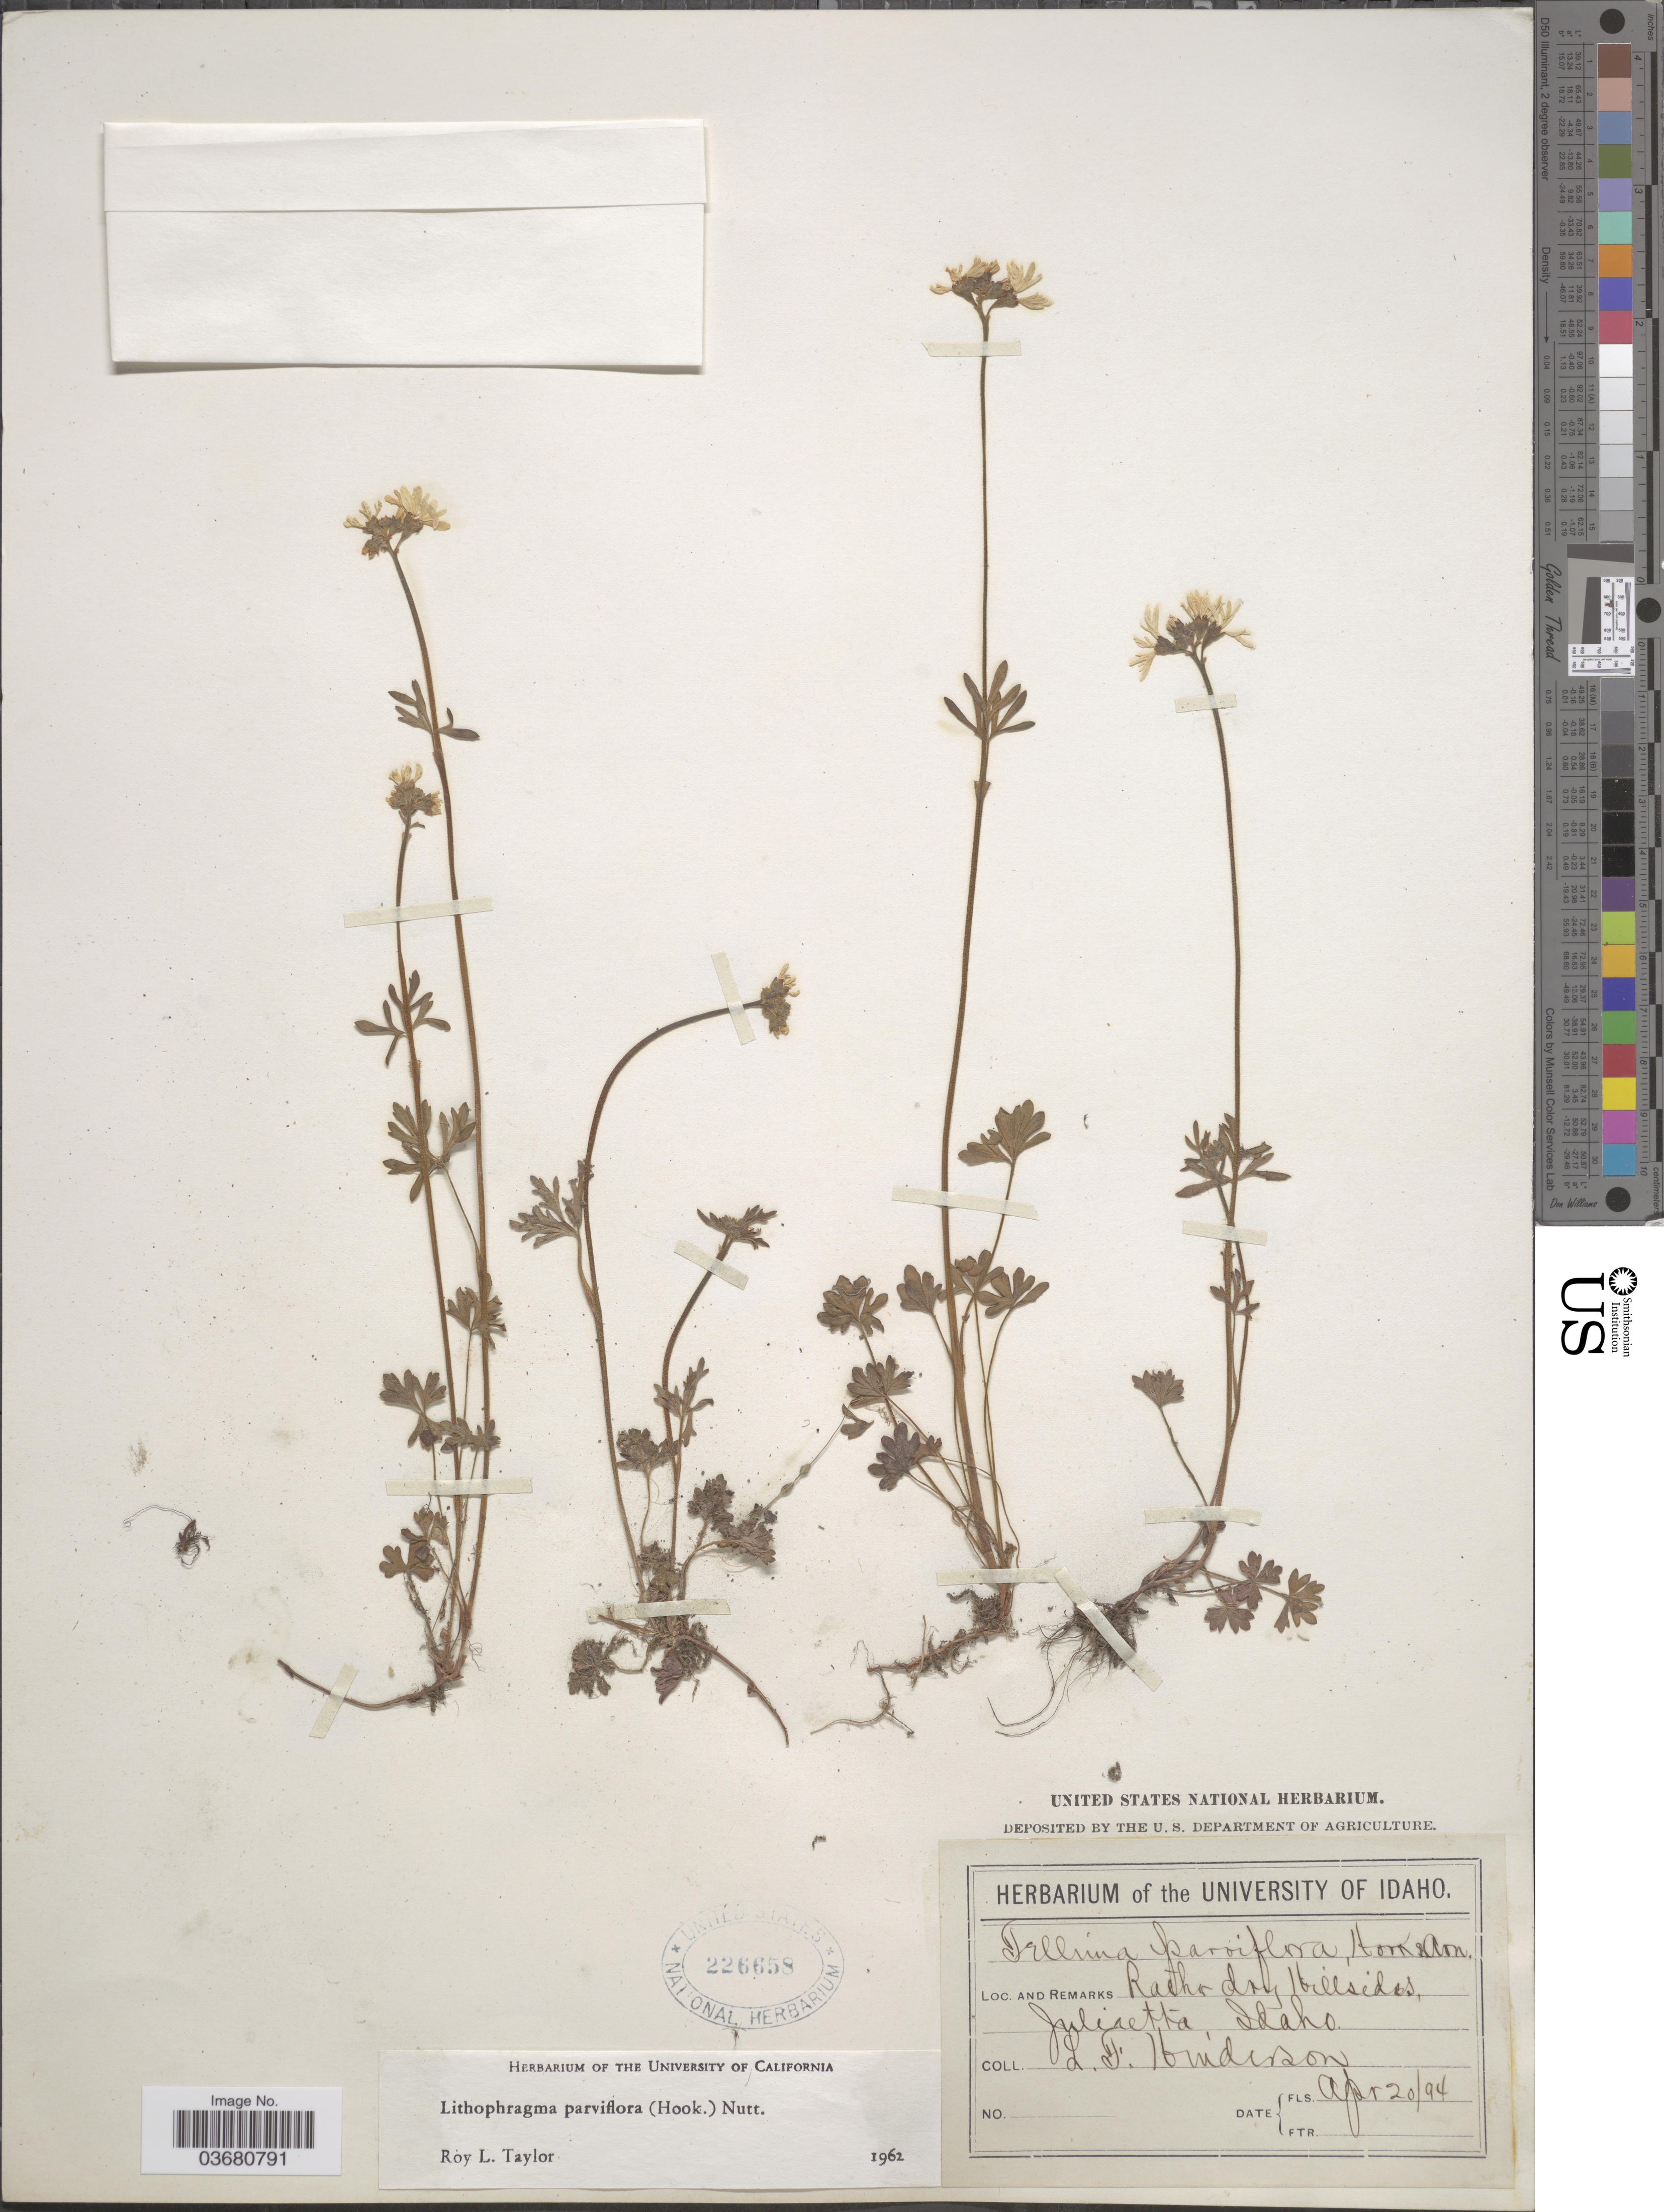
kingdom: Plantae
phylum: Tracheophyta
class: Magnoliopsida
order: Saxifragales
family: Saxifragaceae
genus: Lithophragma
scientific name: Lithophragma parviflorum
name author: (Hook.) Nutt.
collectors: L. Henderson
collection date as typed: Transcribed d/m/y: 20/4/94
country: United States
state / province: Idaho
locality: Rather dry Hillsides, Juliaetta.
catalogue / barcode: US 226658